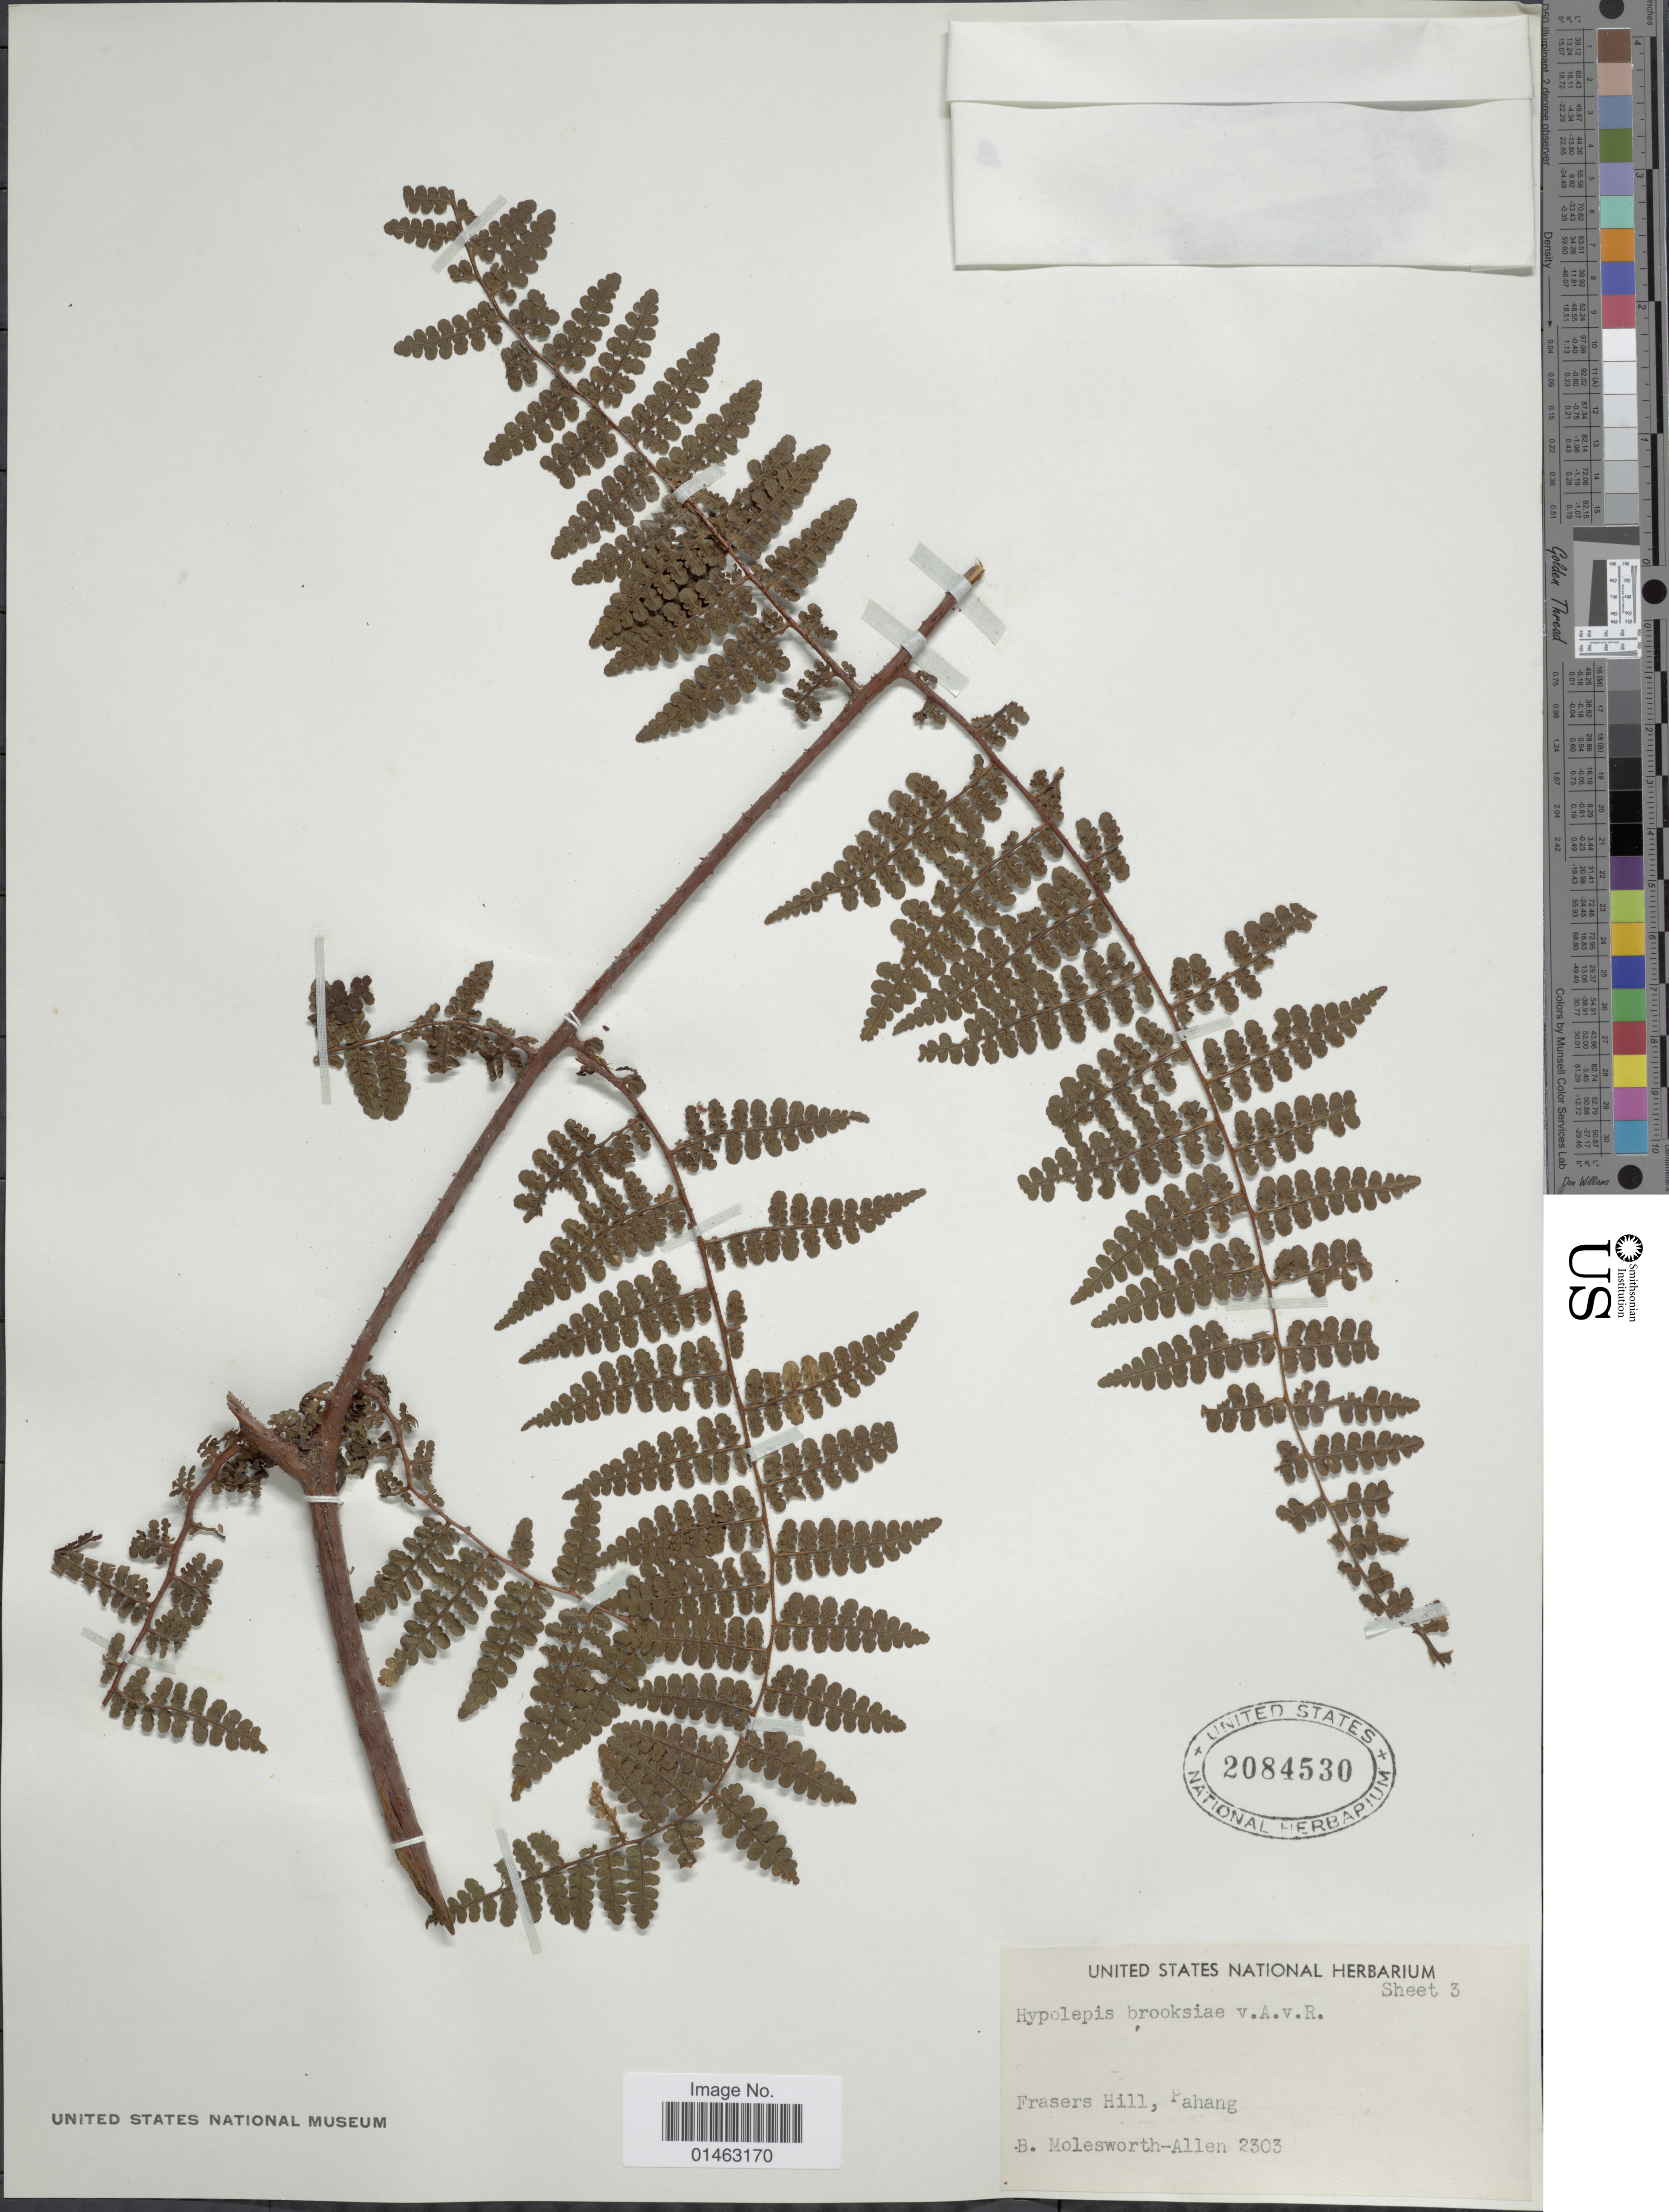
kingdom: Plantae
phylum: Tracheophyta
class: Polypodiopsida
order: Polypodiales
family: Dennstaedtiaceae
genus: Hypolepis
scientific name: Hypolepis brooksiae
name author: Alderw.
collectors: B. E. G. Molesworth-Allen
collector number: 2303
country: Malaysia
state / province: Pahang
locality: Frasers Hill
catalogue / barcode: US 2084530